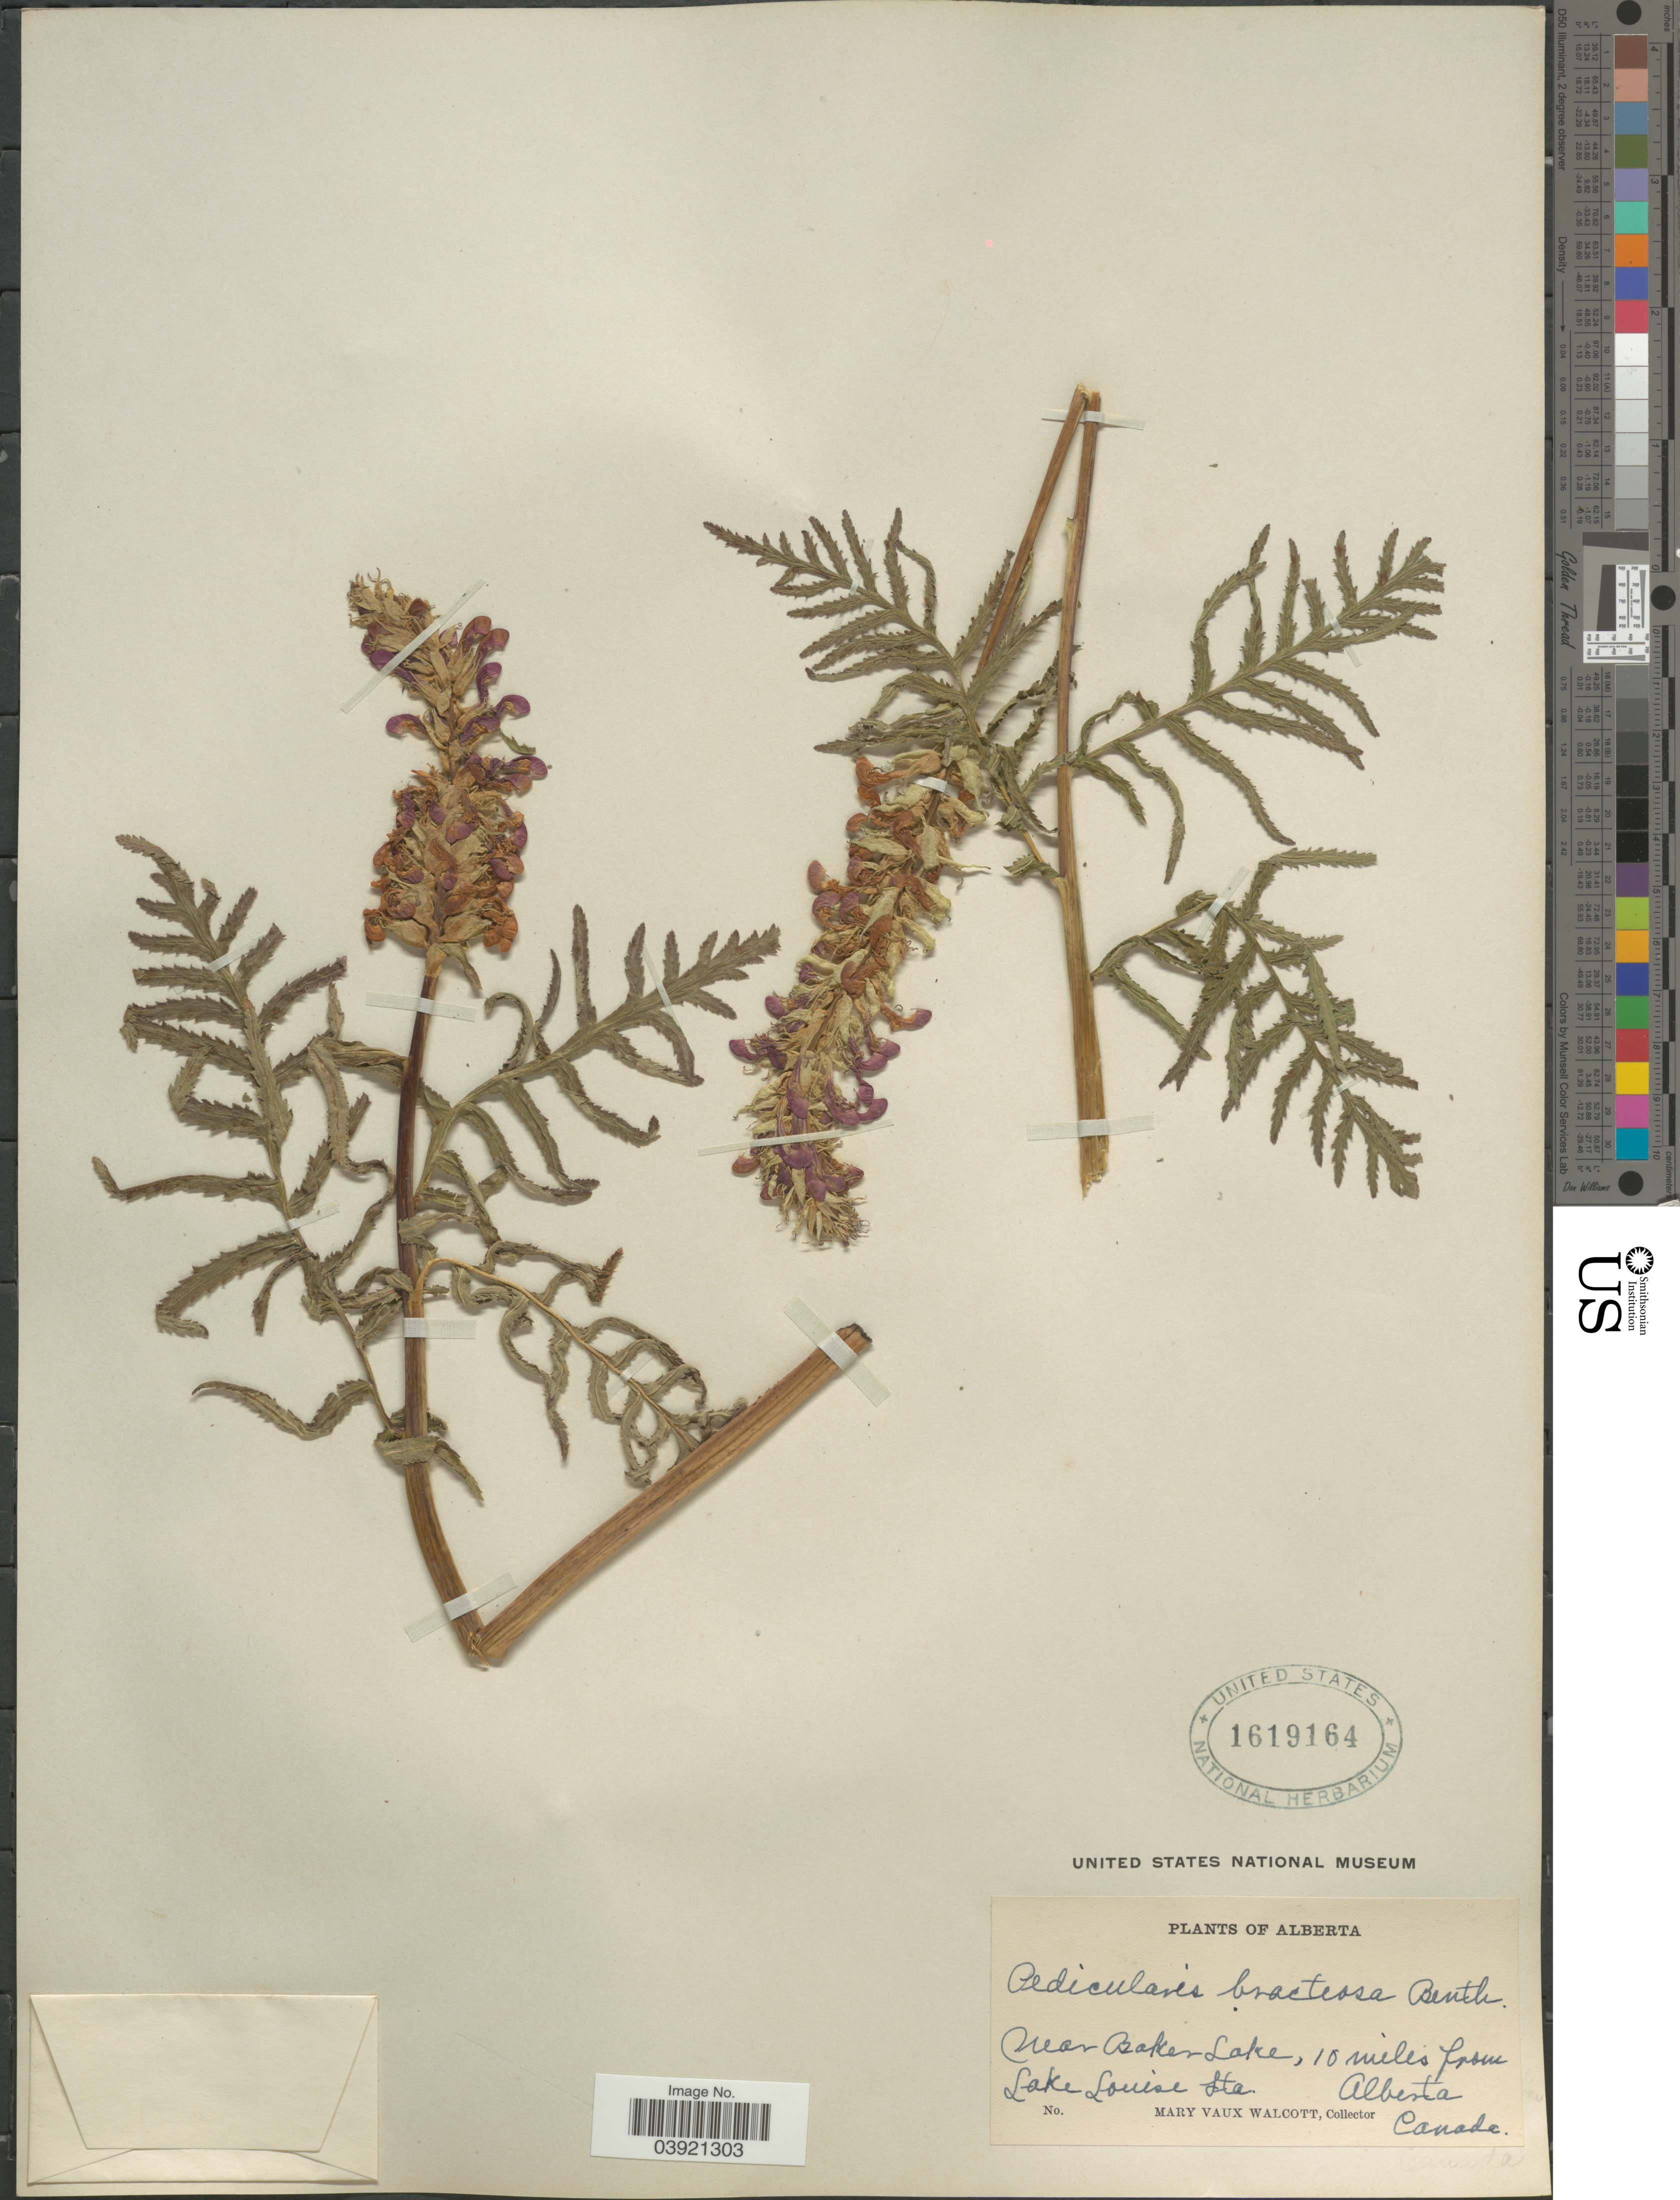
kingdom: Plantae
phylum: Tracheophyta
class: Magnoliopsida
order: Lamiales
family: Orobanchaceae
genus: Pedicularis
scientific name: Pedicularis bracteosa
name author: Benth.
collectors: M. Walcott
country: Canada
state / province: Alberta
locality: Near Baker Lake, 10 miles from Lake Louise Sta.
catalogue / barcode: US 1619164